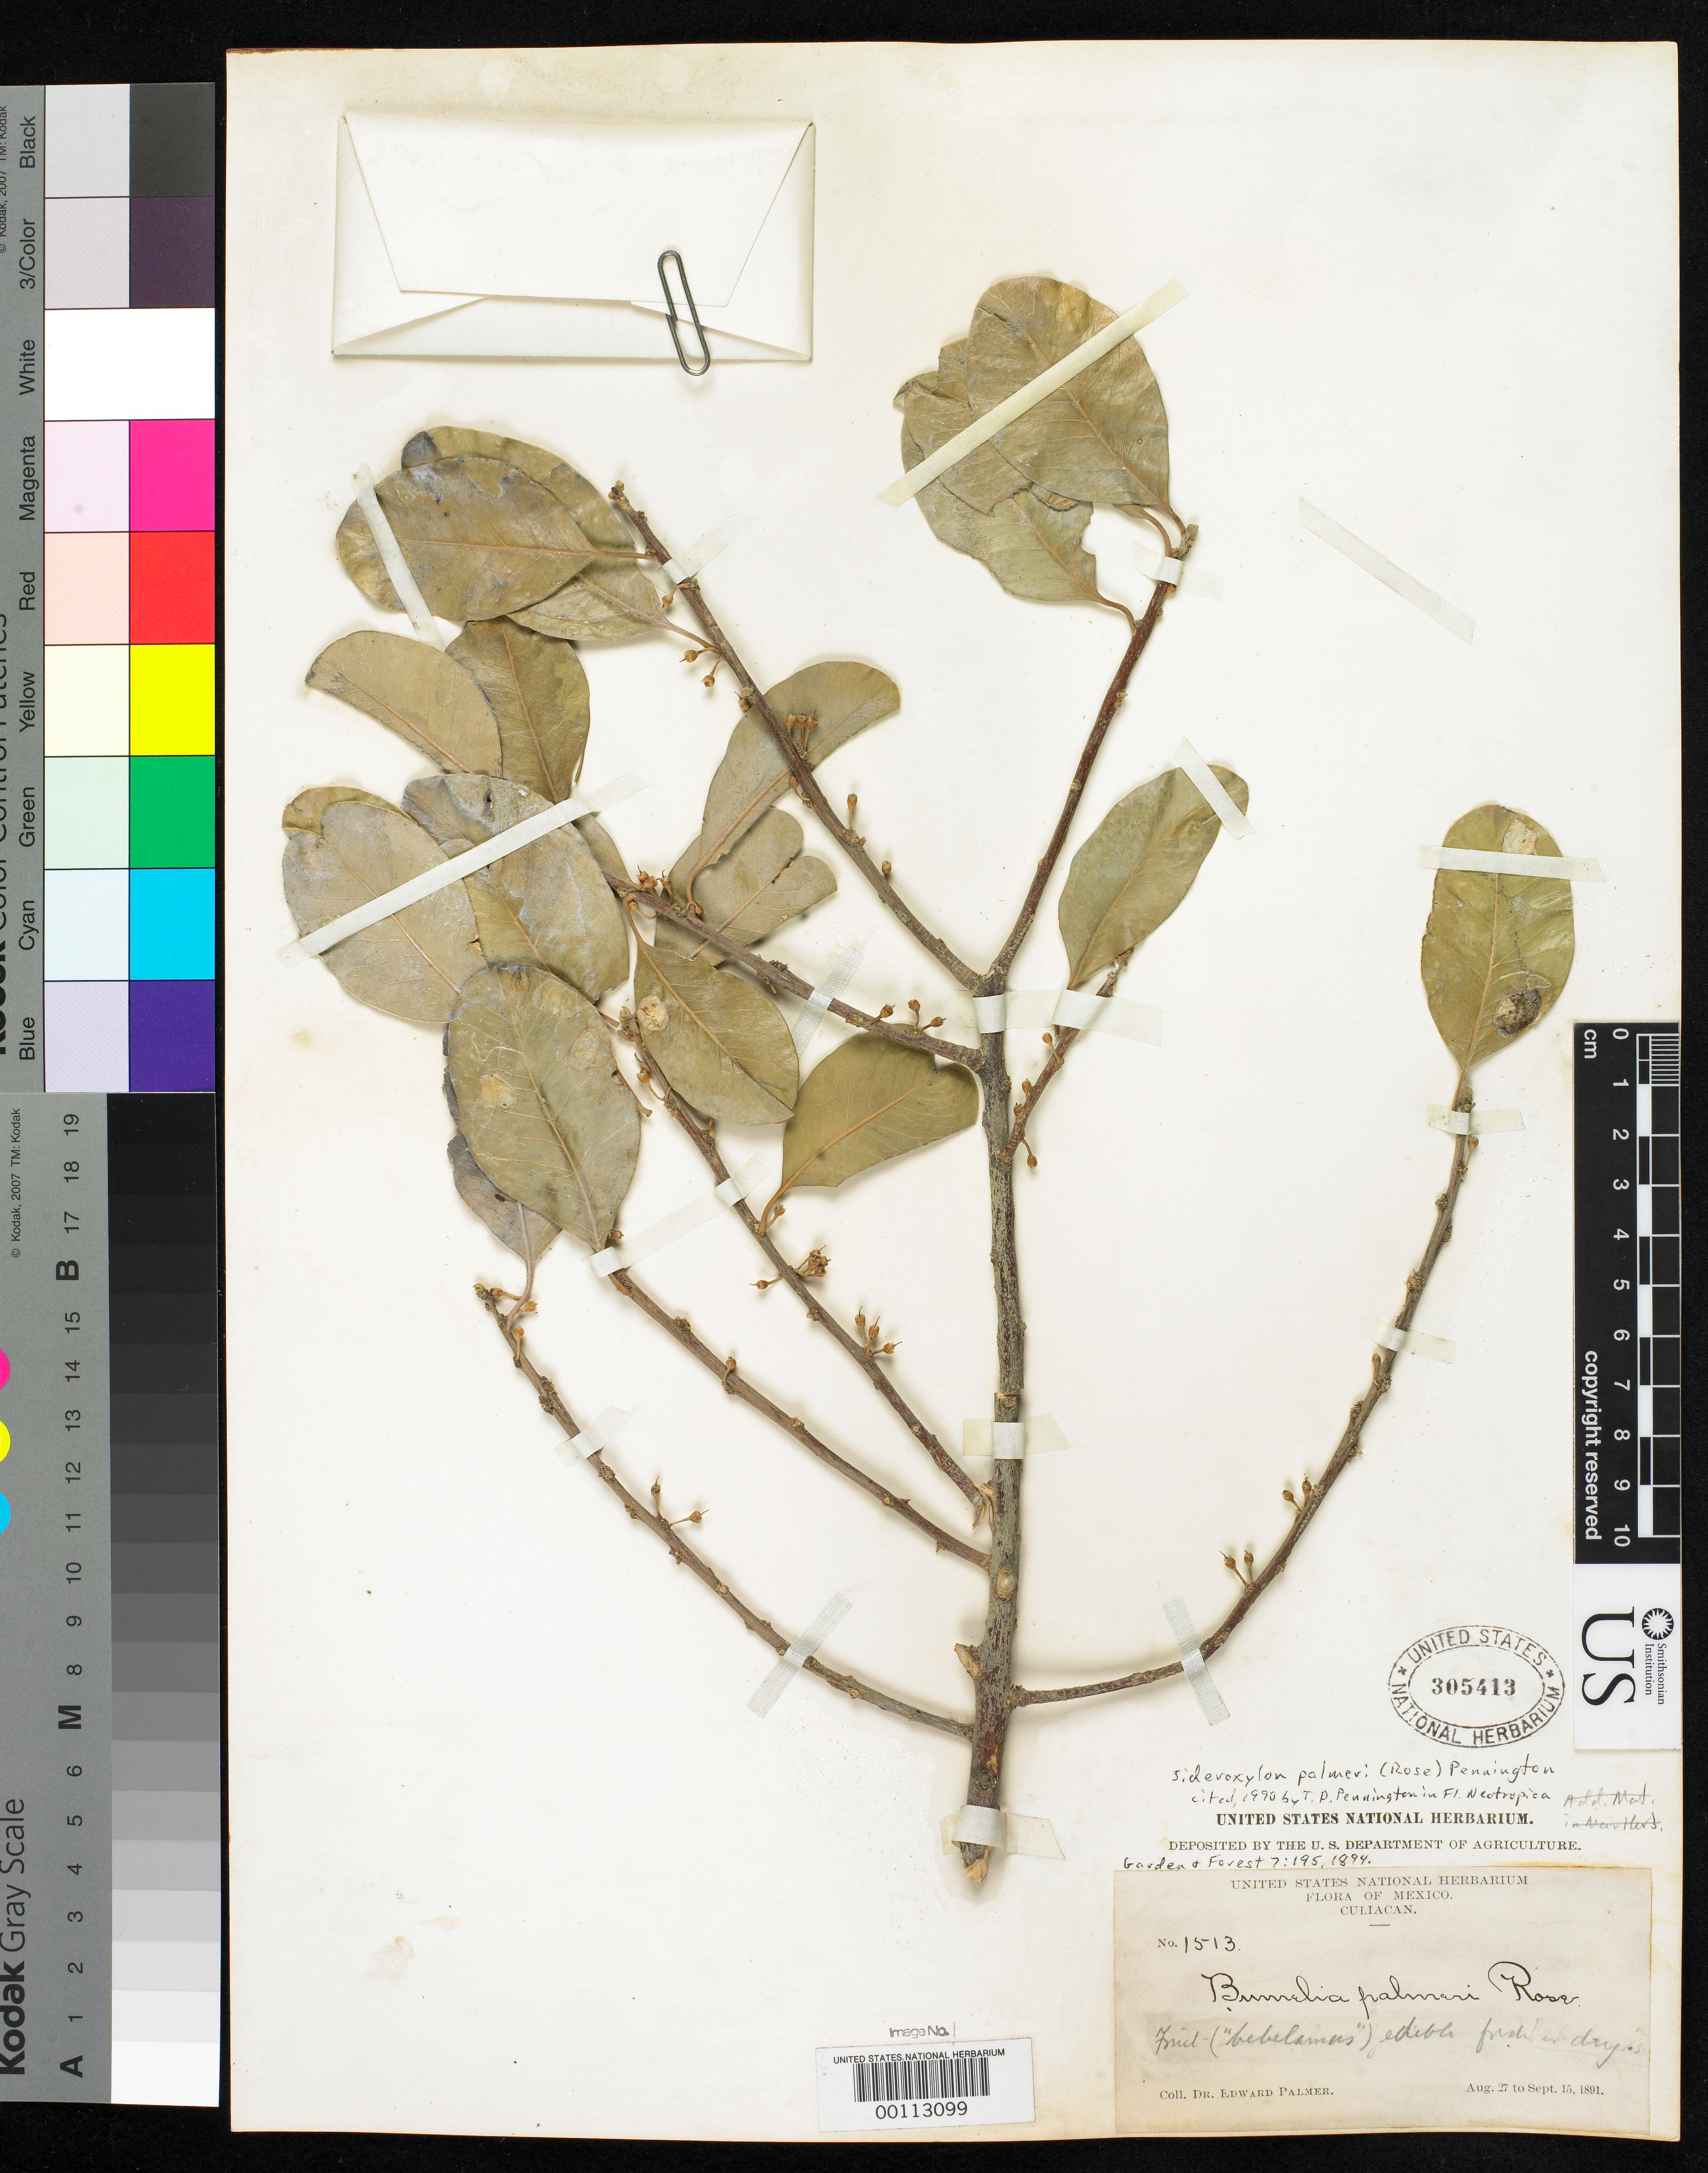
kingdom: Plantae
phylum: Tracheophyta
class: Magnoliopsida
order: Ericales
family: Sapotaceae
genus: Bumelia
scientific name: Bumelia palmeri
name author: Rose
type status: Isotype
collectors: E. Palmer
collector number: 1513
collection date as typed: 15 Sep 1891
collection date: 1891-09-15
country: Mexico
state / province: Sinaloa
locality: Culiacan.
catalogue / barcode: US 305413